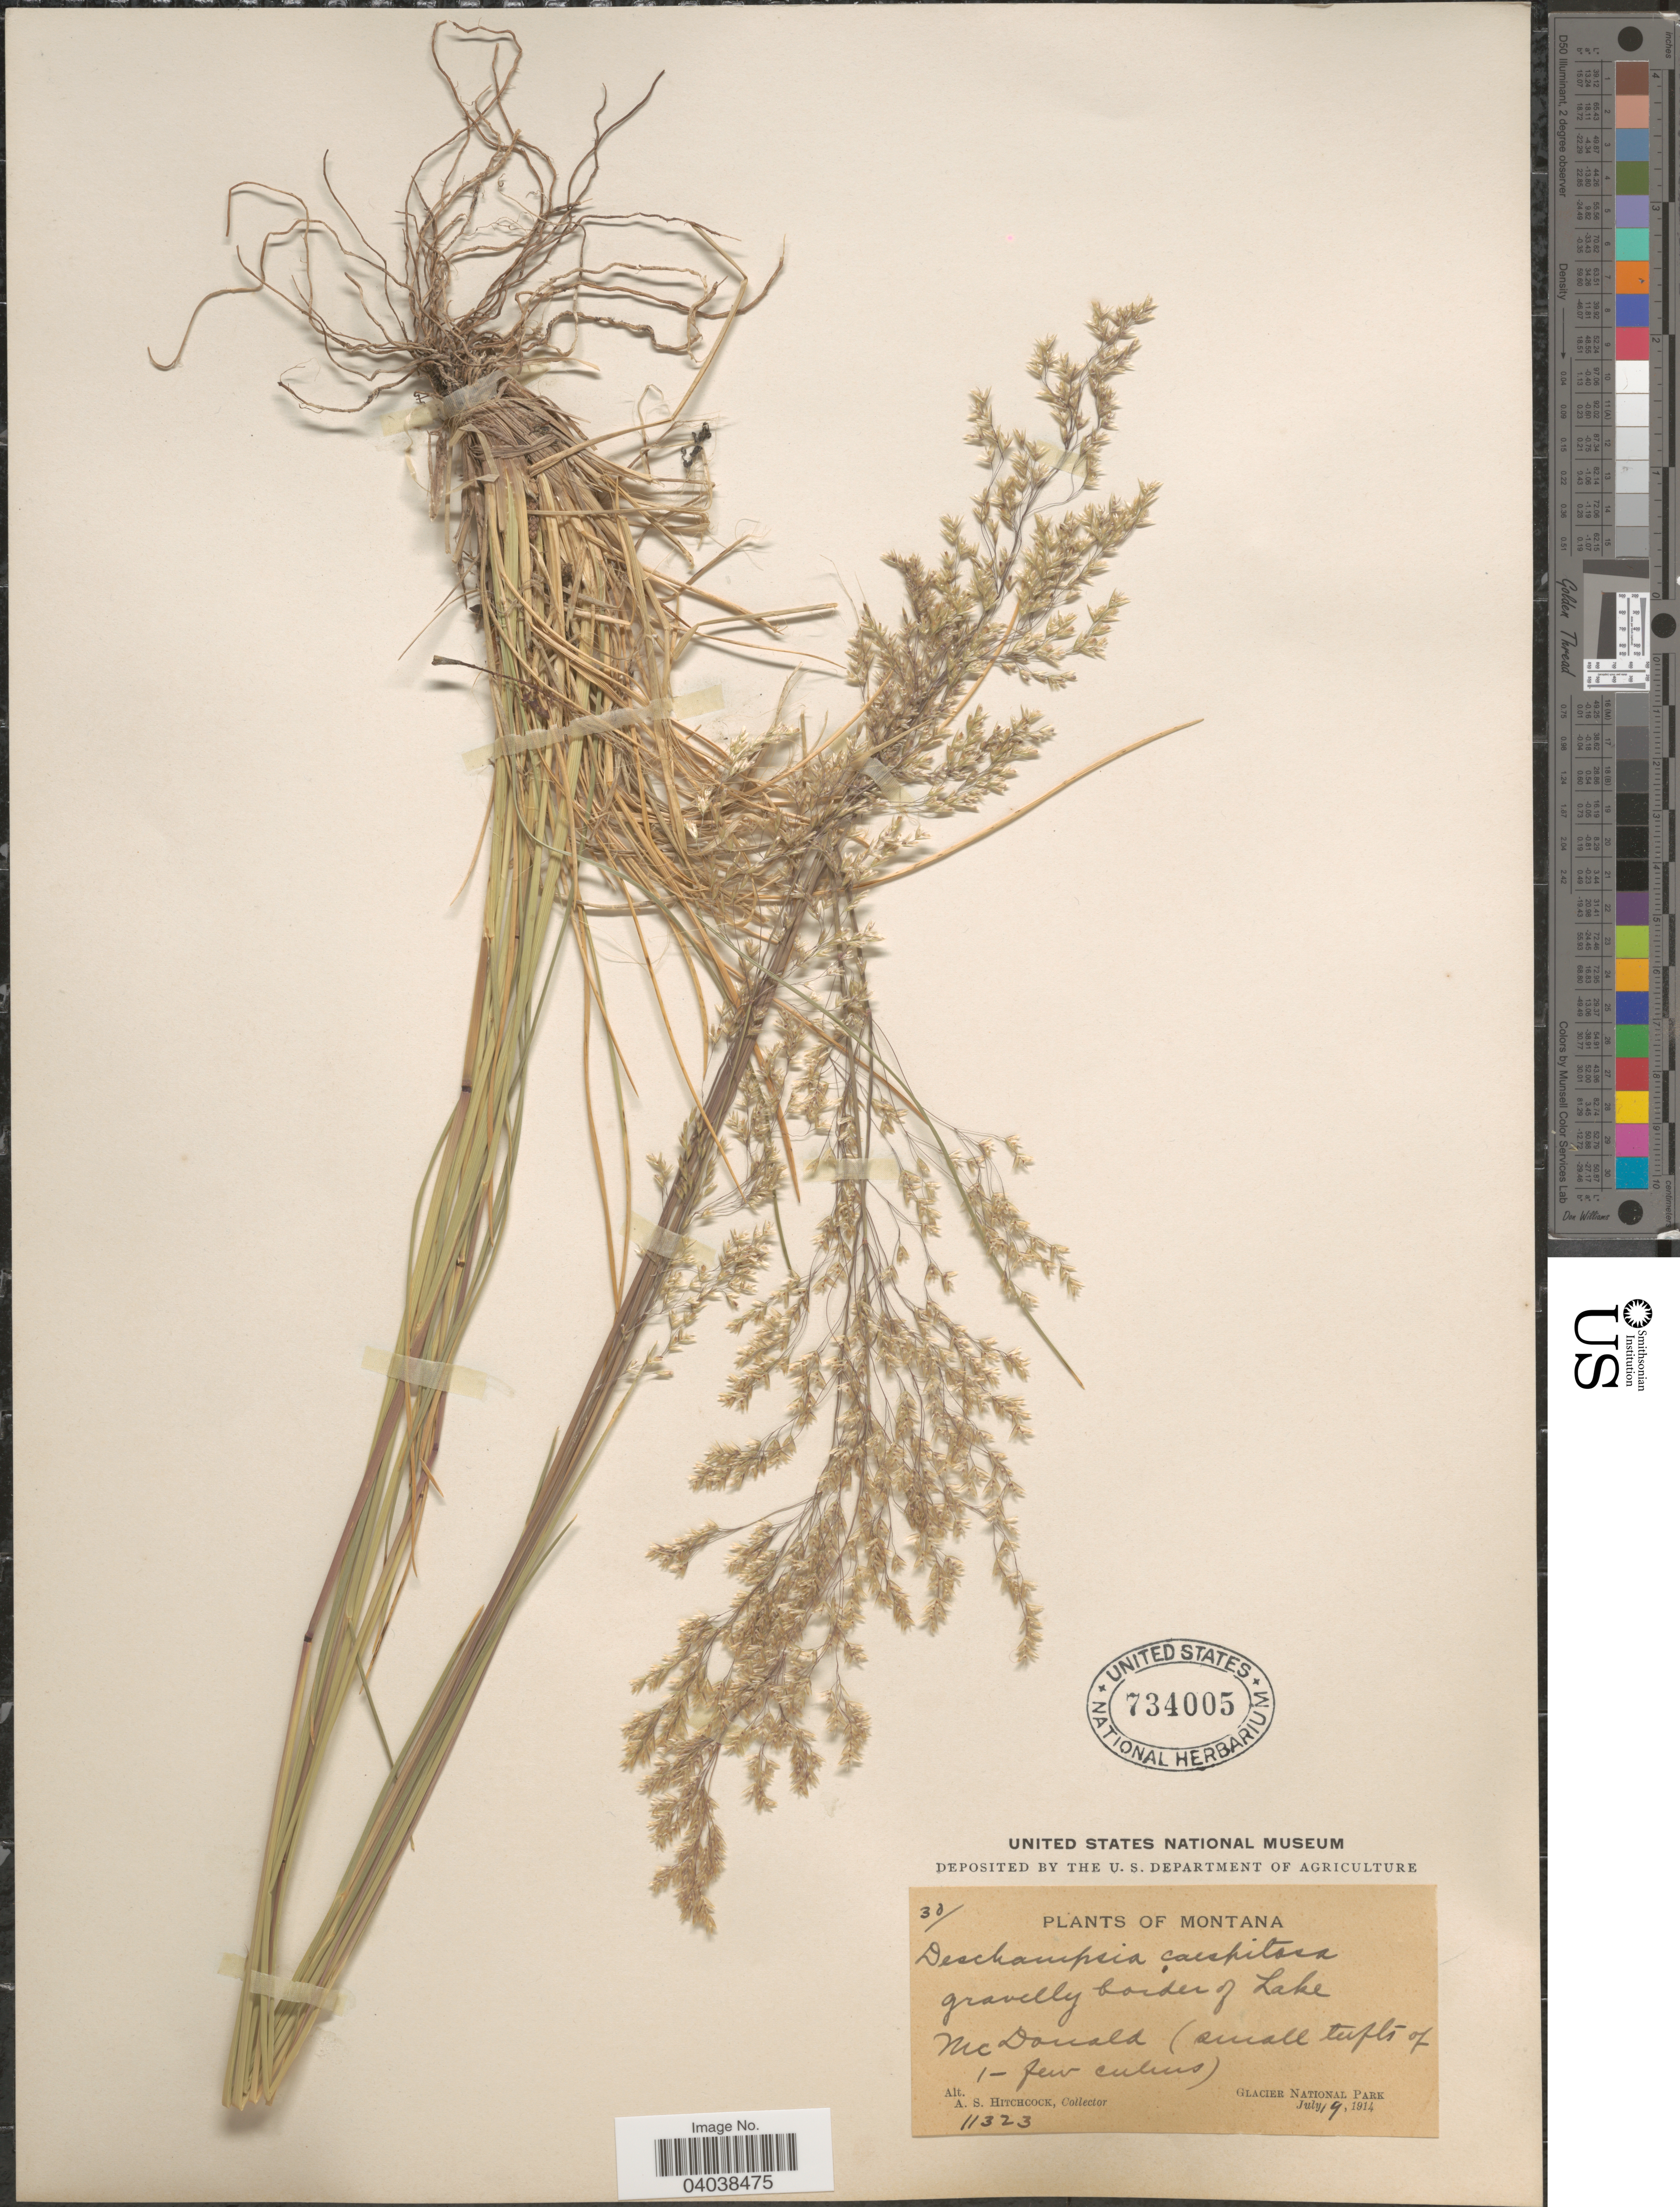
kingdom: Plantae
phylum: Tracheophyta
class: Liliopsida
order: Poales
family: Poaceae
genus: Deschampsia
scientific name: Deschampsia cespitosa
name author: (L.) P. Beauv.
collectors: A. S. Hitchcock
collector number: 11323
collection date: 1914-07-19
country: United States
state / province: Montana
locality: Gravelly border of Lake Mc Donald. Glacier National Park.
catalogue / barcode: US 734005